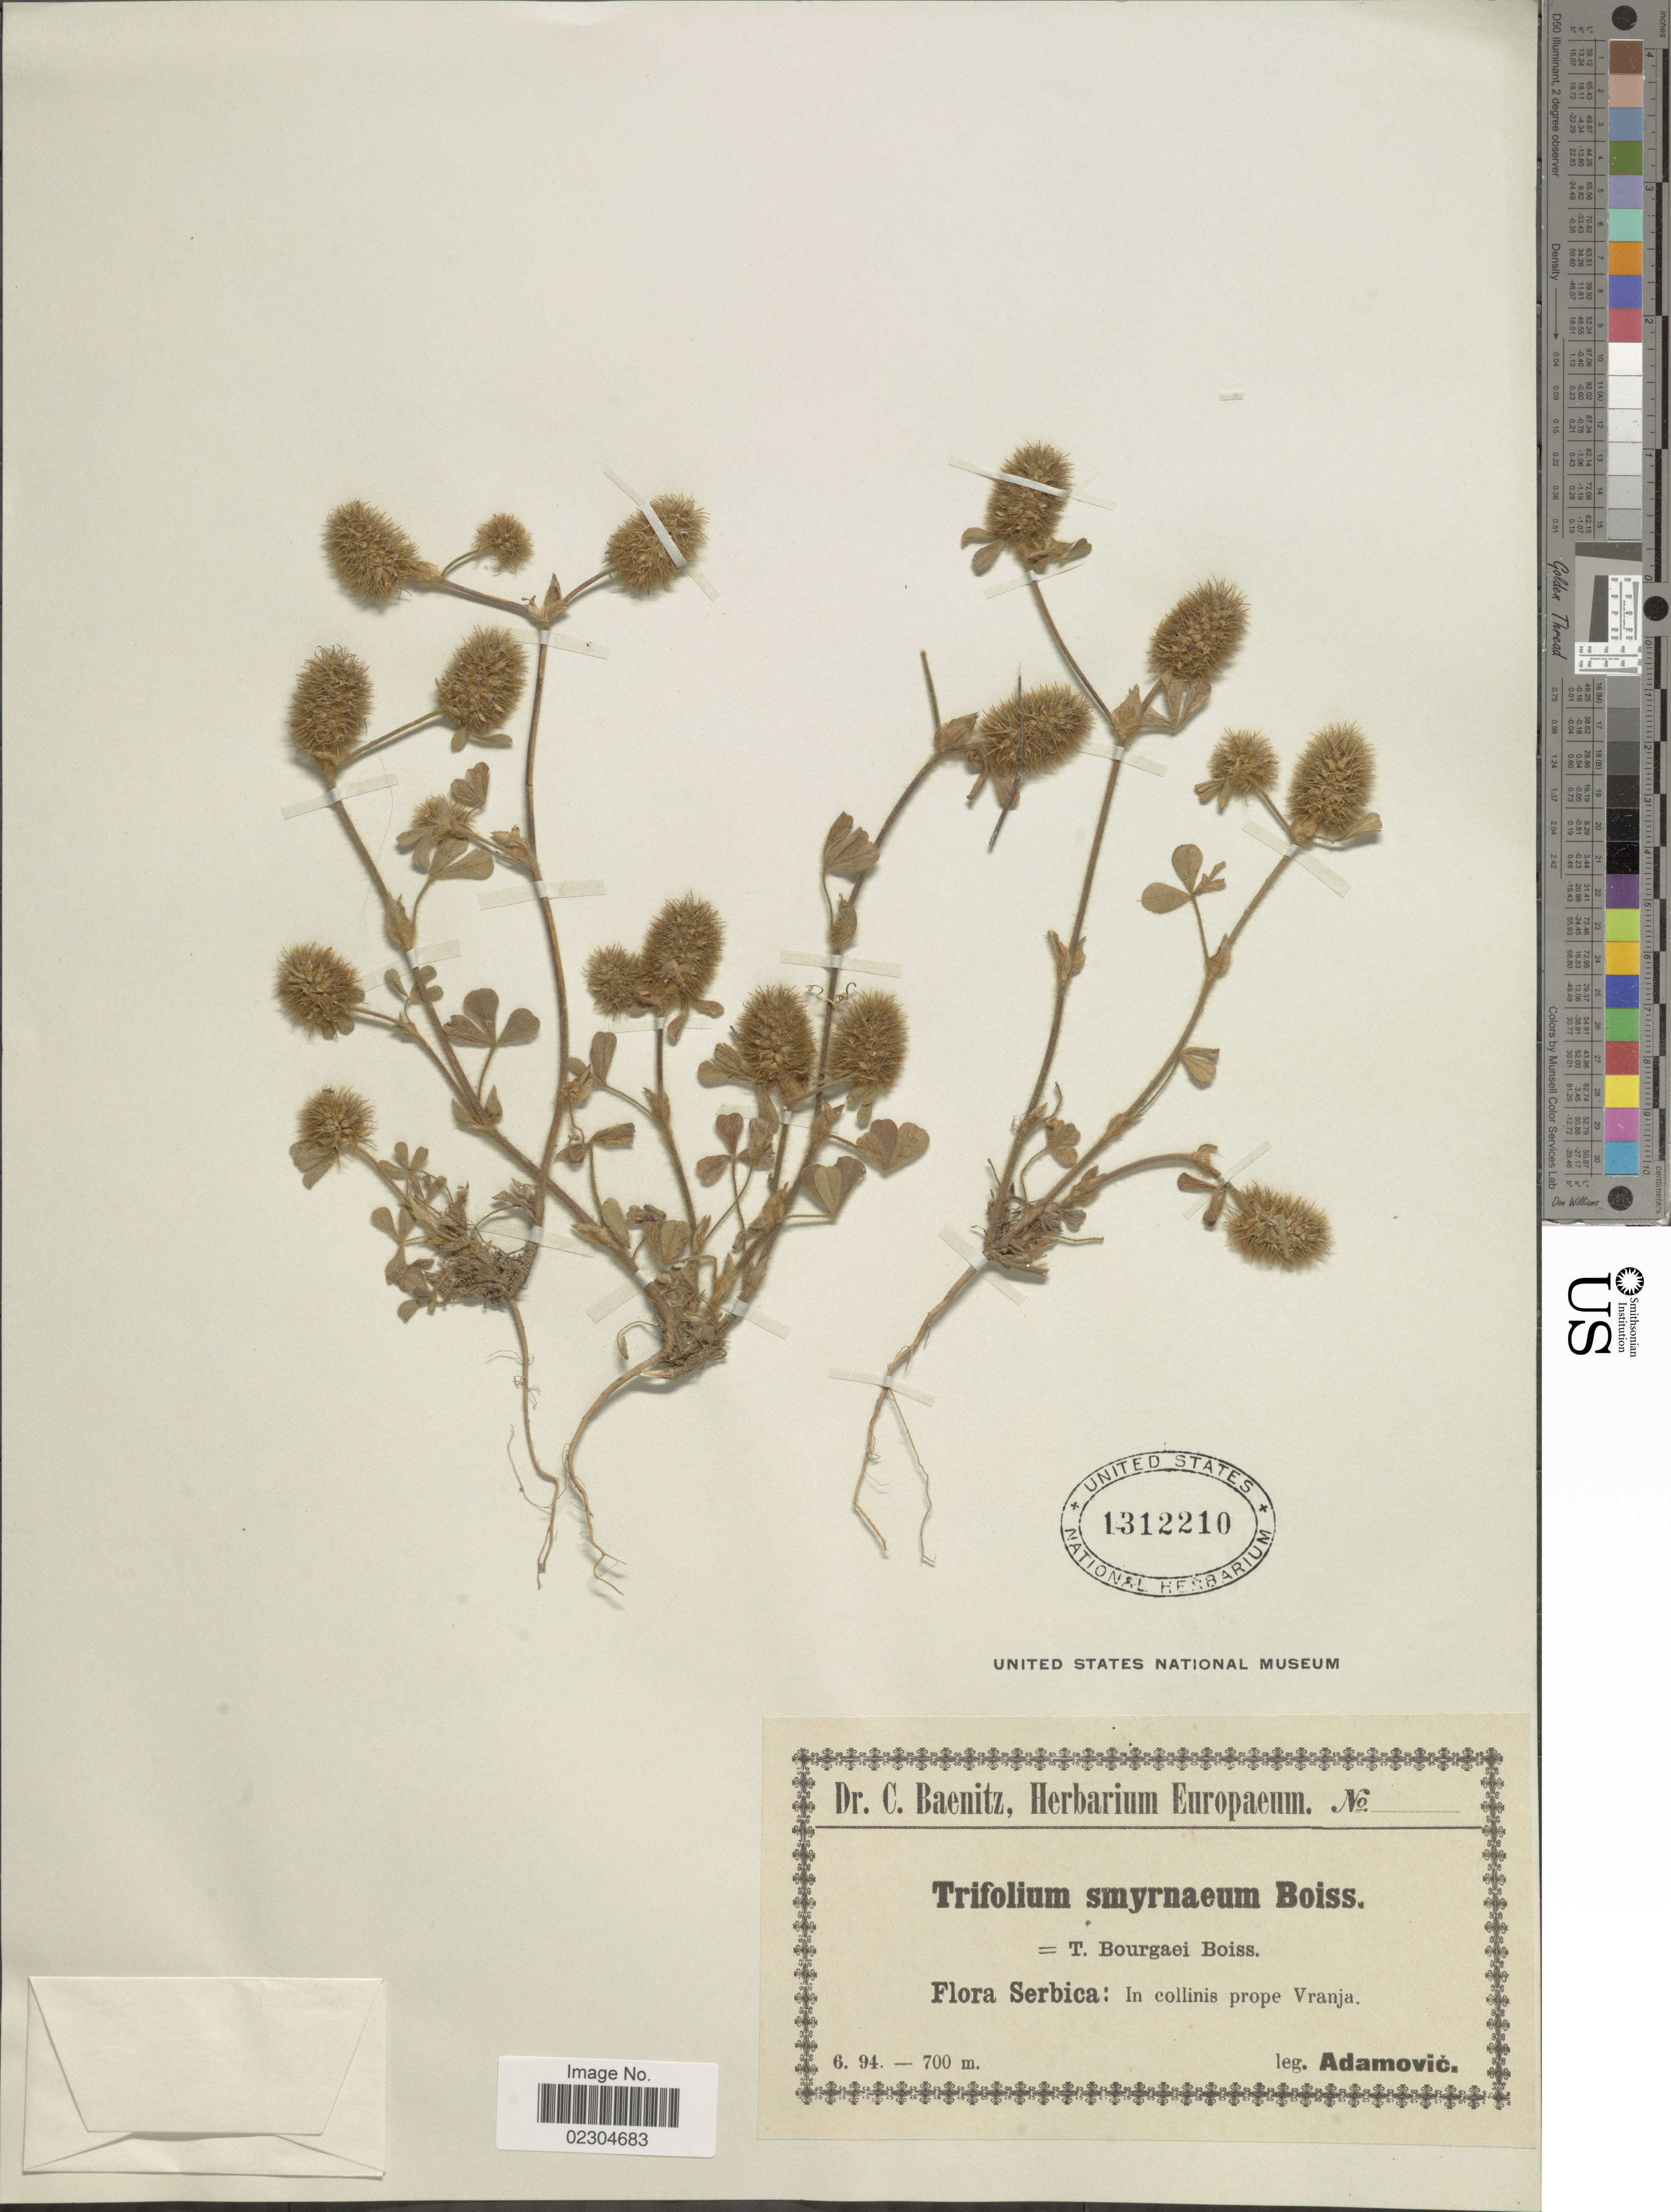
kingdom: Plantae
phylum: Tracheophyta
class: Magnoliopsida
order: Fabales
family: Fabaceae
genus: Trifolium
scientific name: Trifolium smyrnaeum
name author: Boiss.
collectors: L. Adamović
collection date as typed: Transcribed d/m/y: /6/94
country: Serbia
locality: In collinis prope Vranja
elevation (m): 700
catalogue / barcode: US 1312210